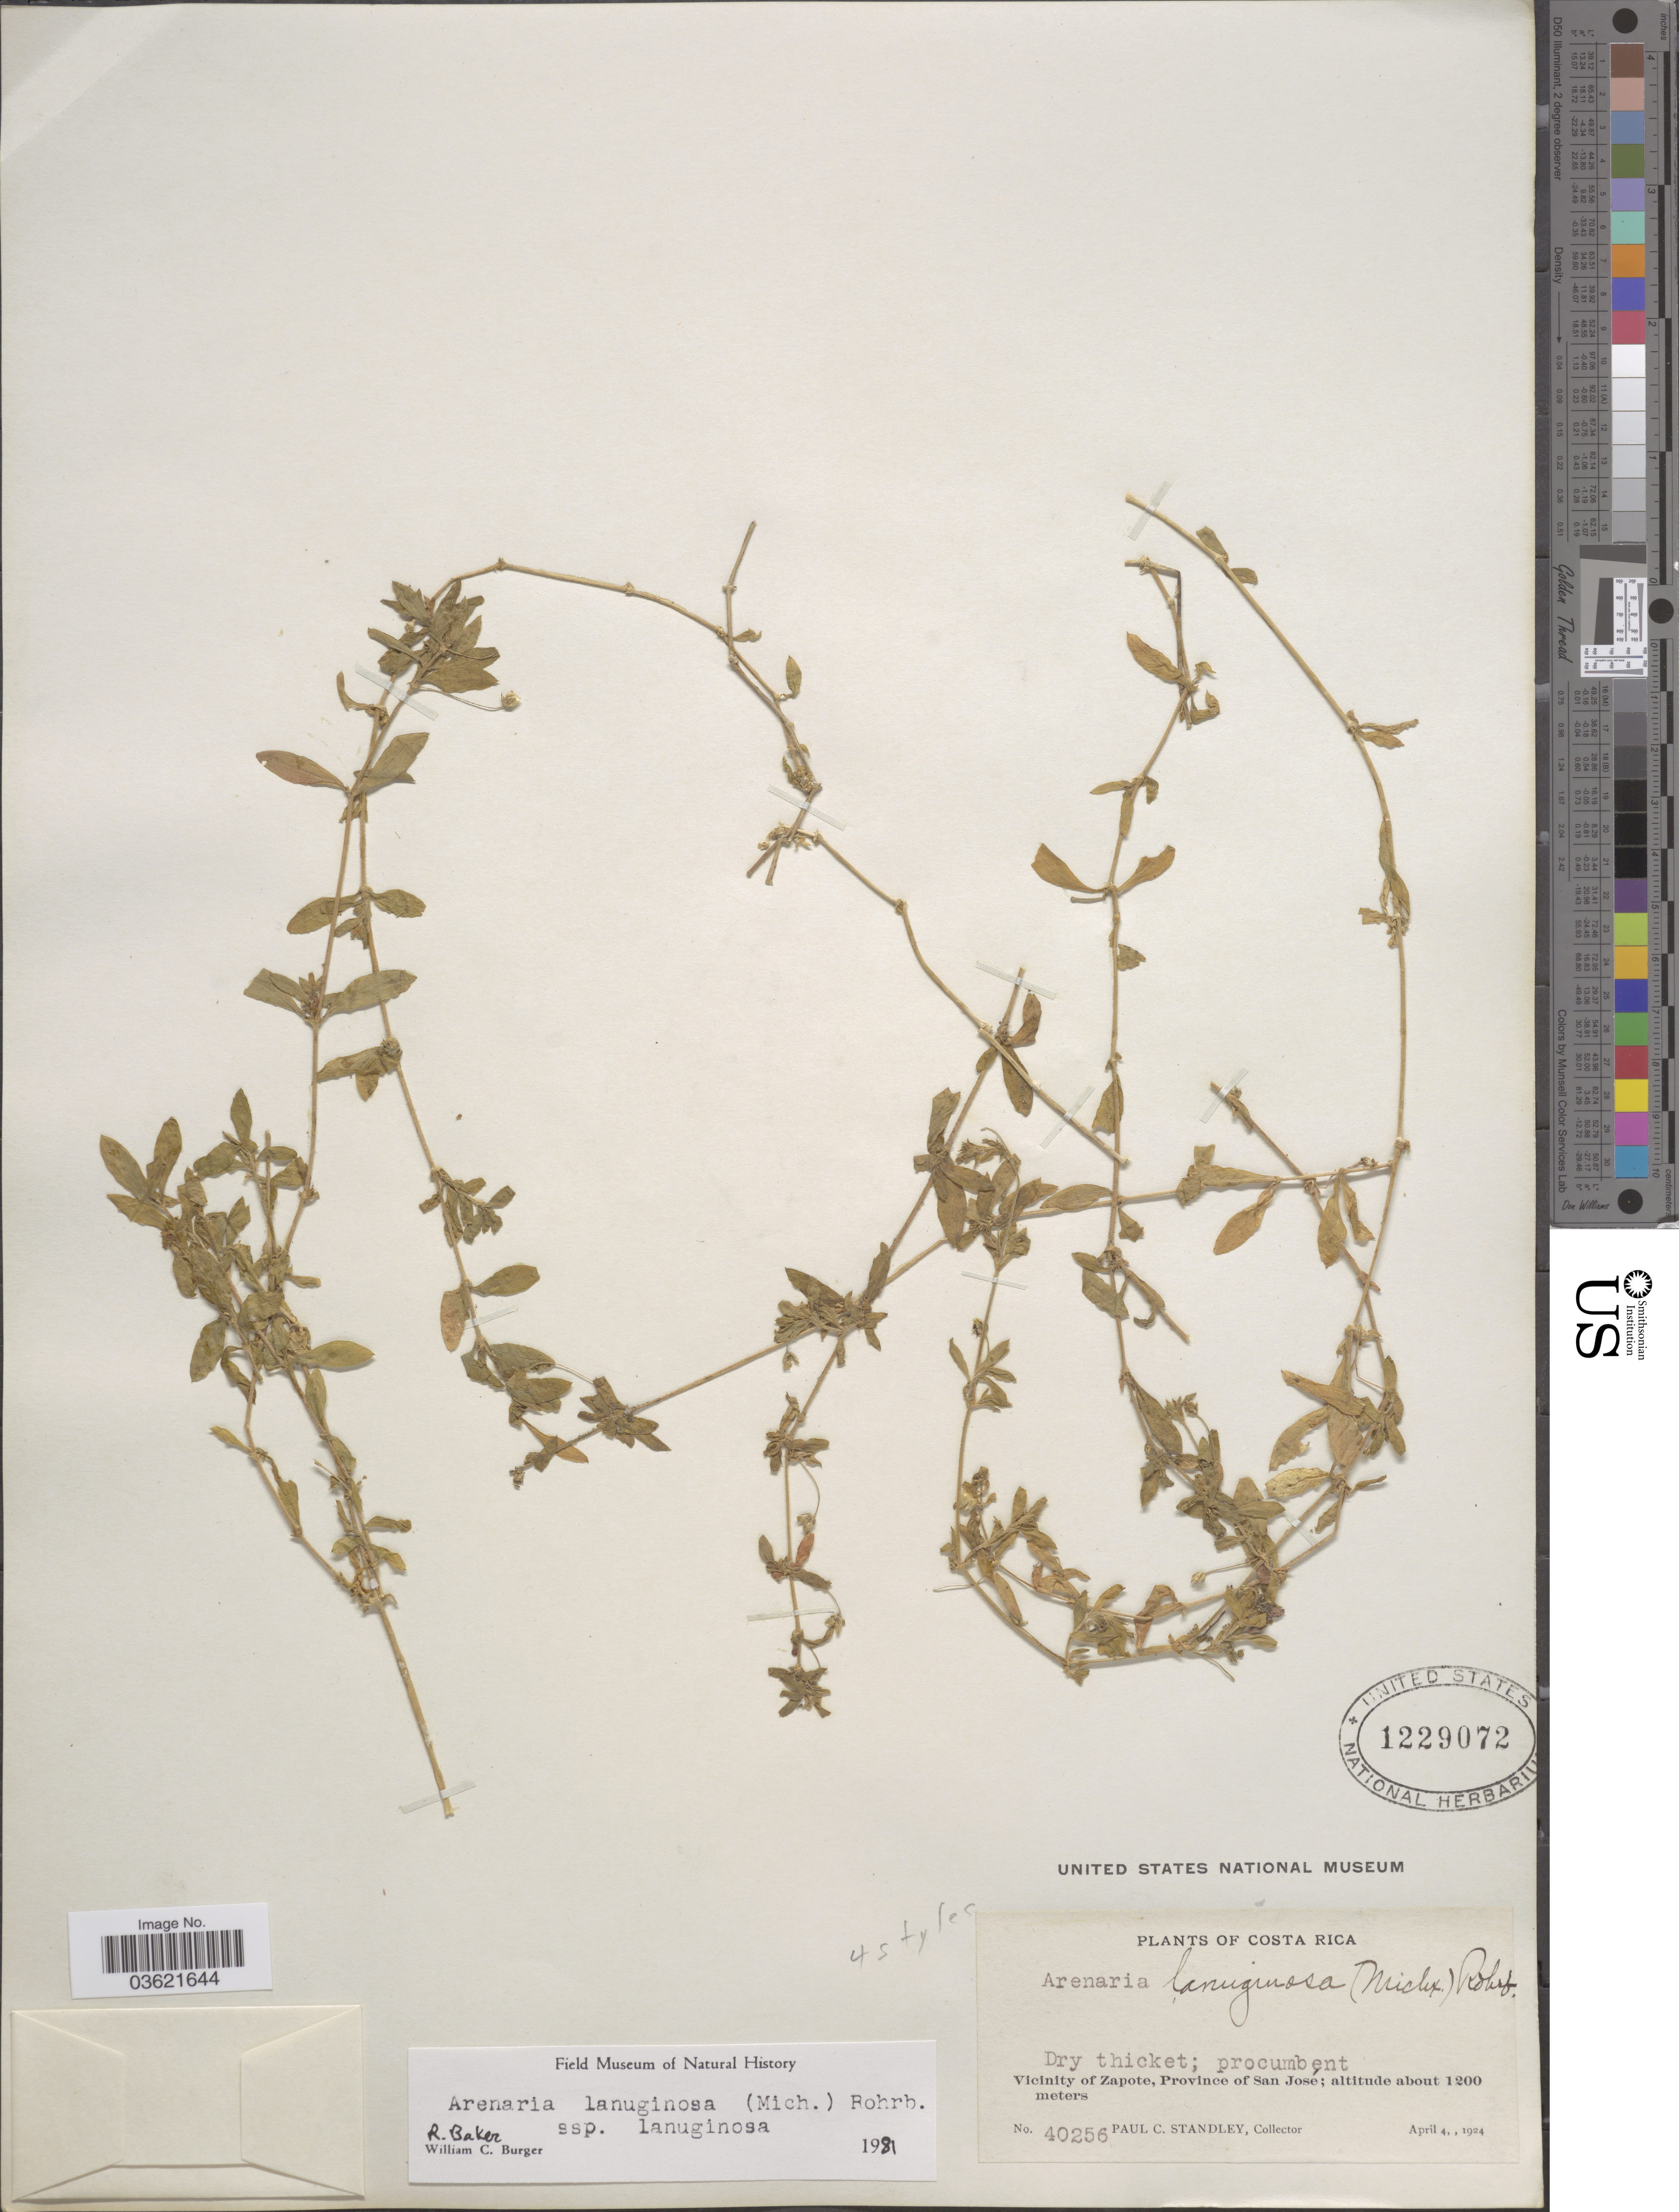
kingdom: Plantae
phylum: Tracheophyta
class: Magnoliopsida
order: Caryophyllales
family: Caryophyllaceae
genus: Arenaria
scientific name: Arenaria lanuginosa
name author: (Michx.) Rohrb.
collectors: P. C. Standley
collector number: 40256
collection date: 1924-04-04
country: Costa Rica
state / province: San José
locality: Vicinity of Zapote.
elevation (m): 1200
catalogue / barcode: US 1229072